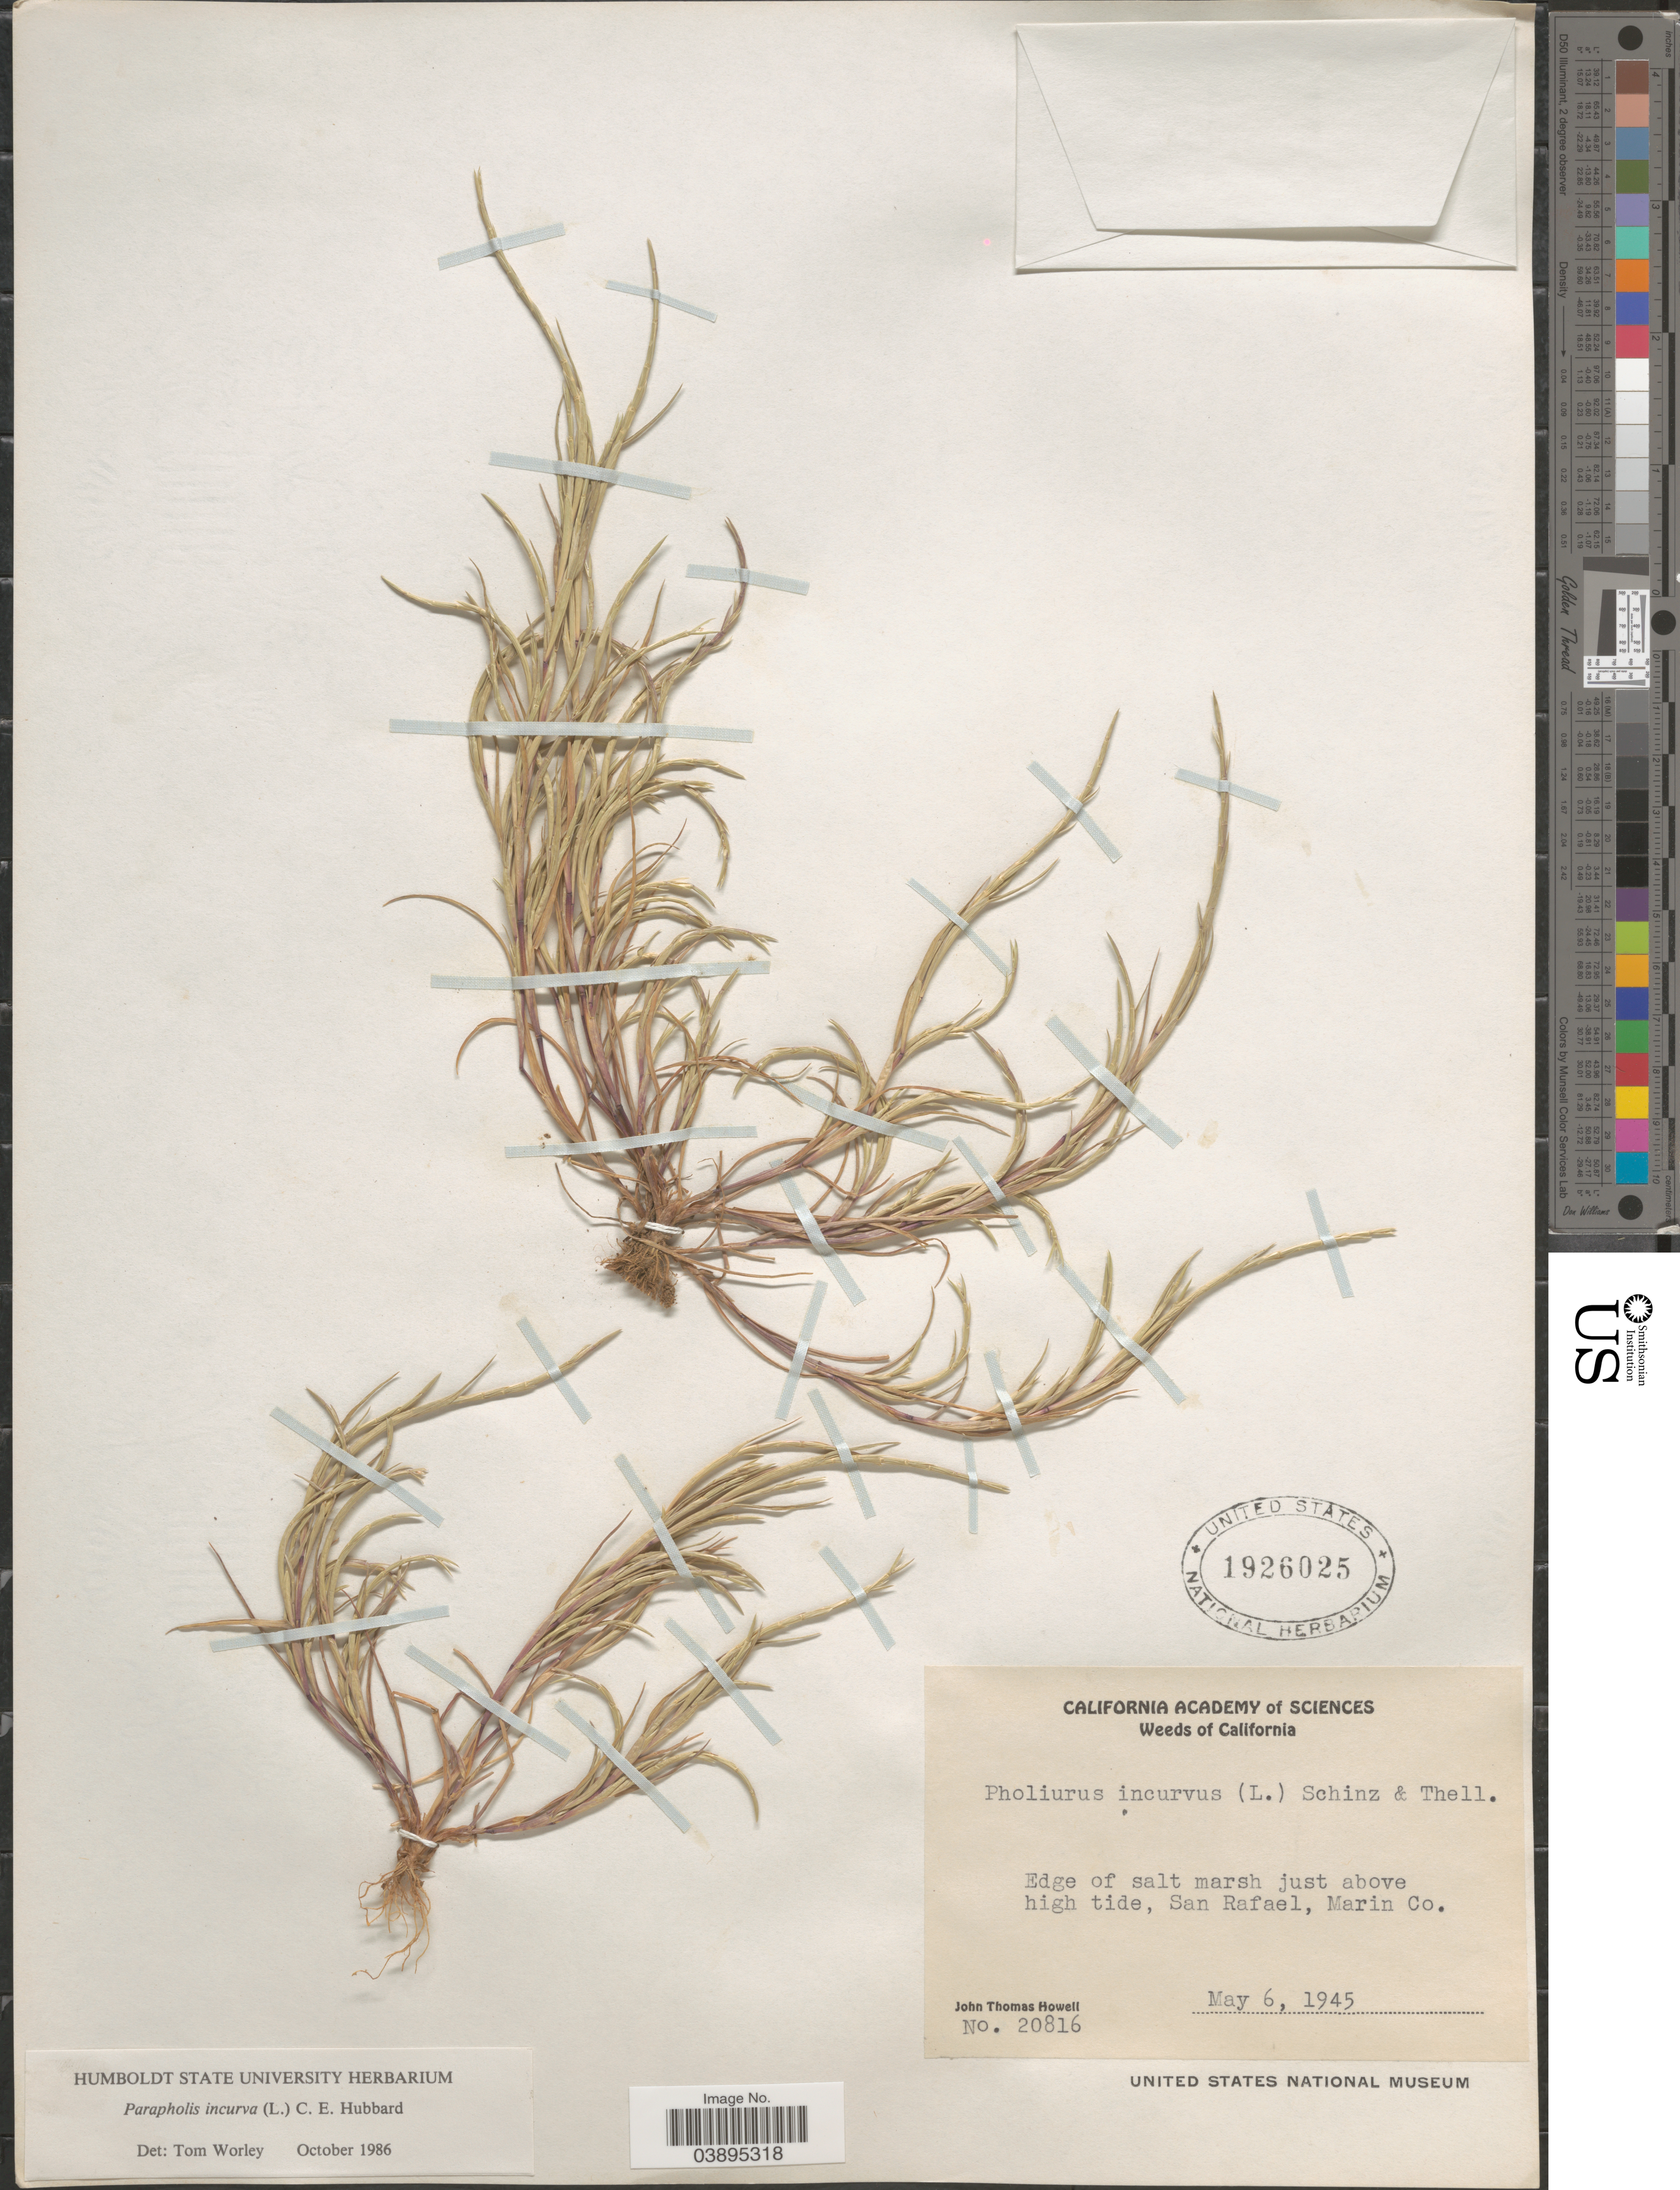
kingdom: Plantae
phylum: Tracheophyta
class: Liliopsida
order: Poales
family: Poaceae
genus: Parapholis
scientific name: Parapholis incurva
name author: (L.) C.E. Hubb.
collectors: J. T. Howell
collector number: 20816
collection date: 1945-05-06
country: United States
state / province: California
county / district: Marin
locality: Just above high tide, San Rafael, Marin Co.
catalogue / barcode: US 1926025